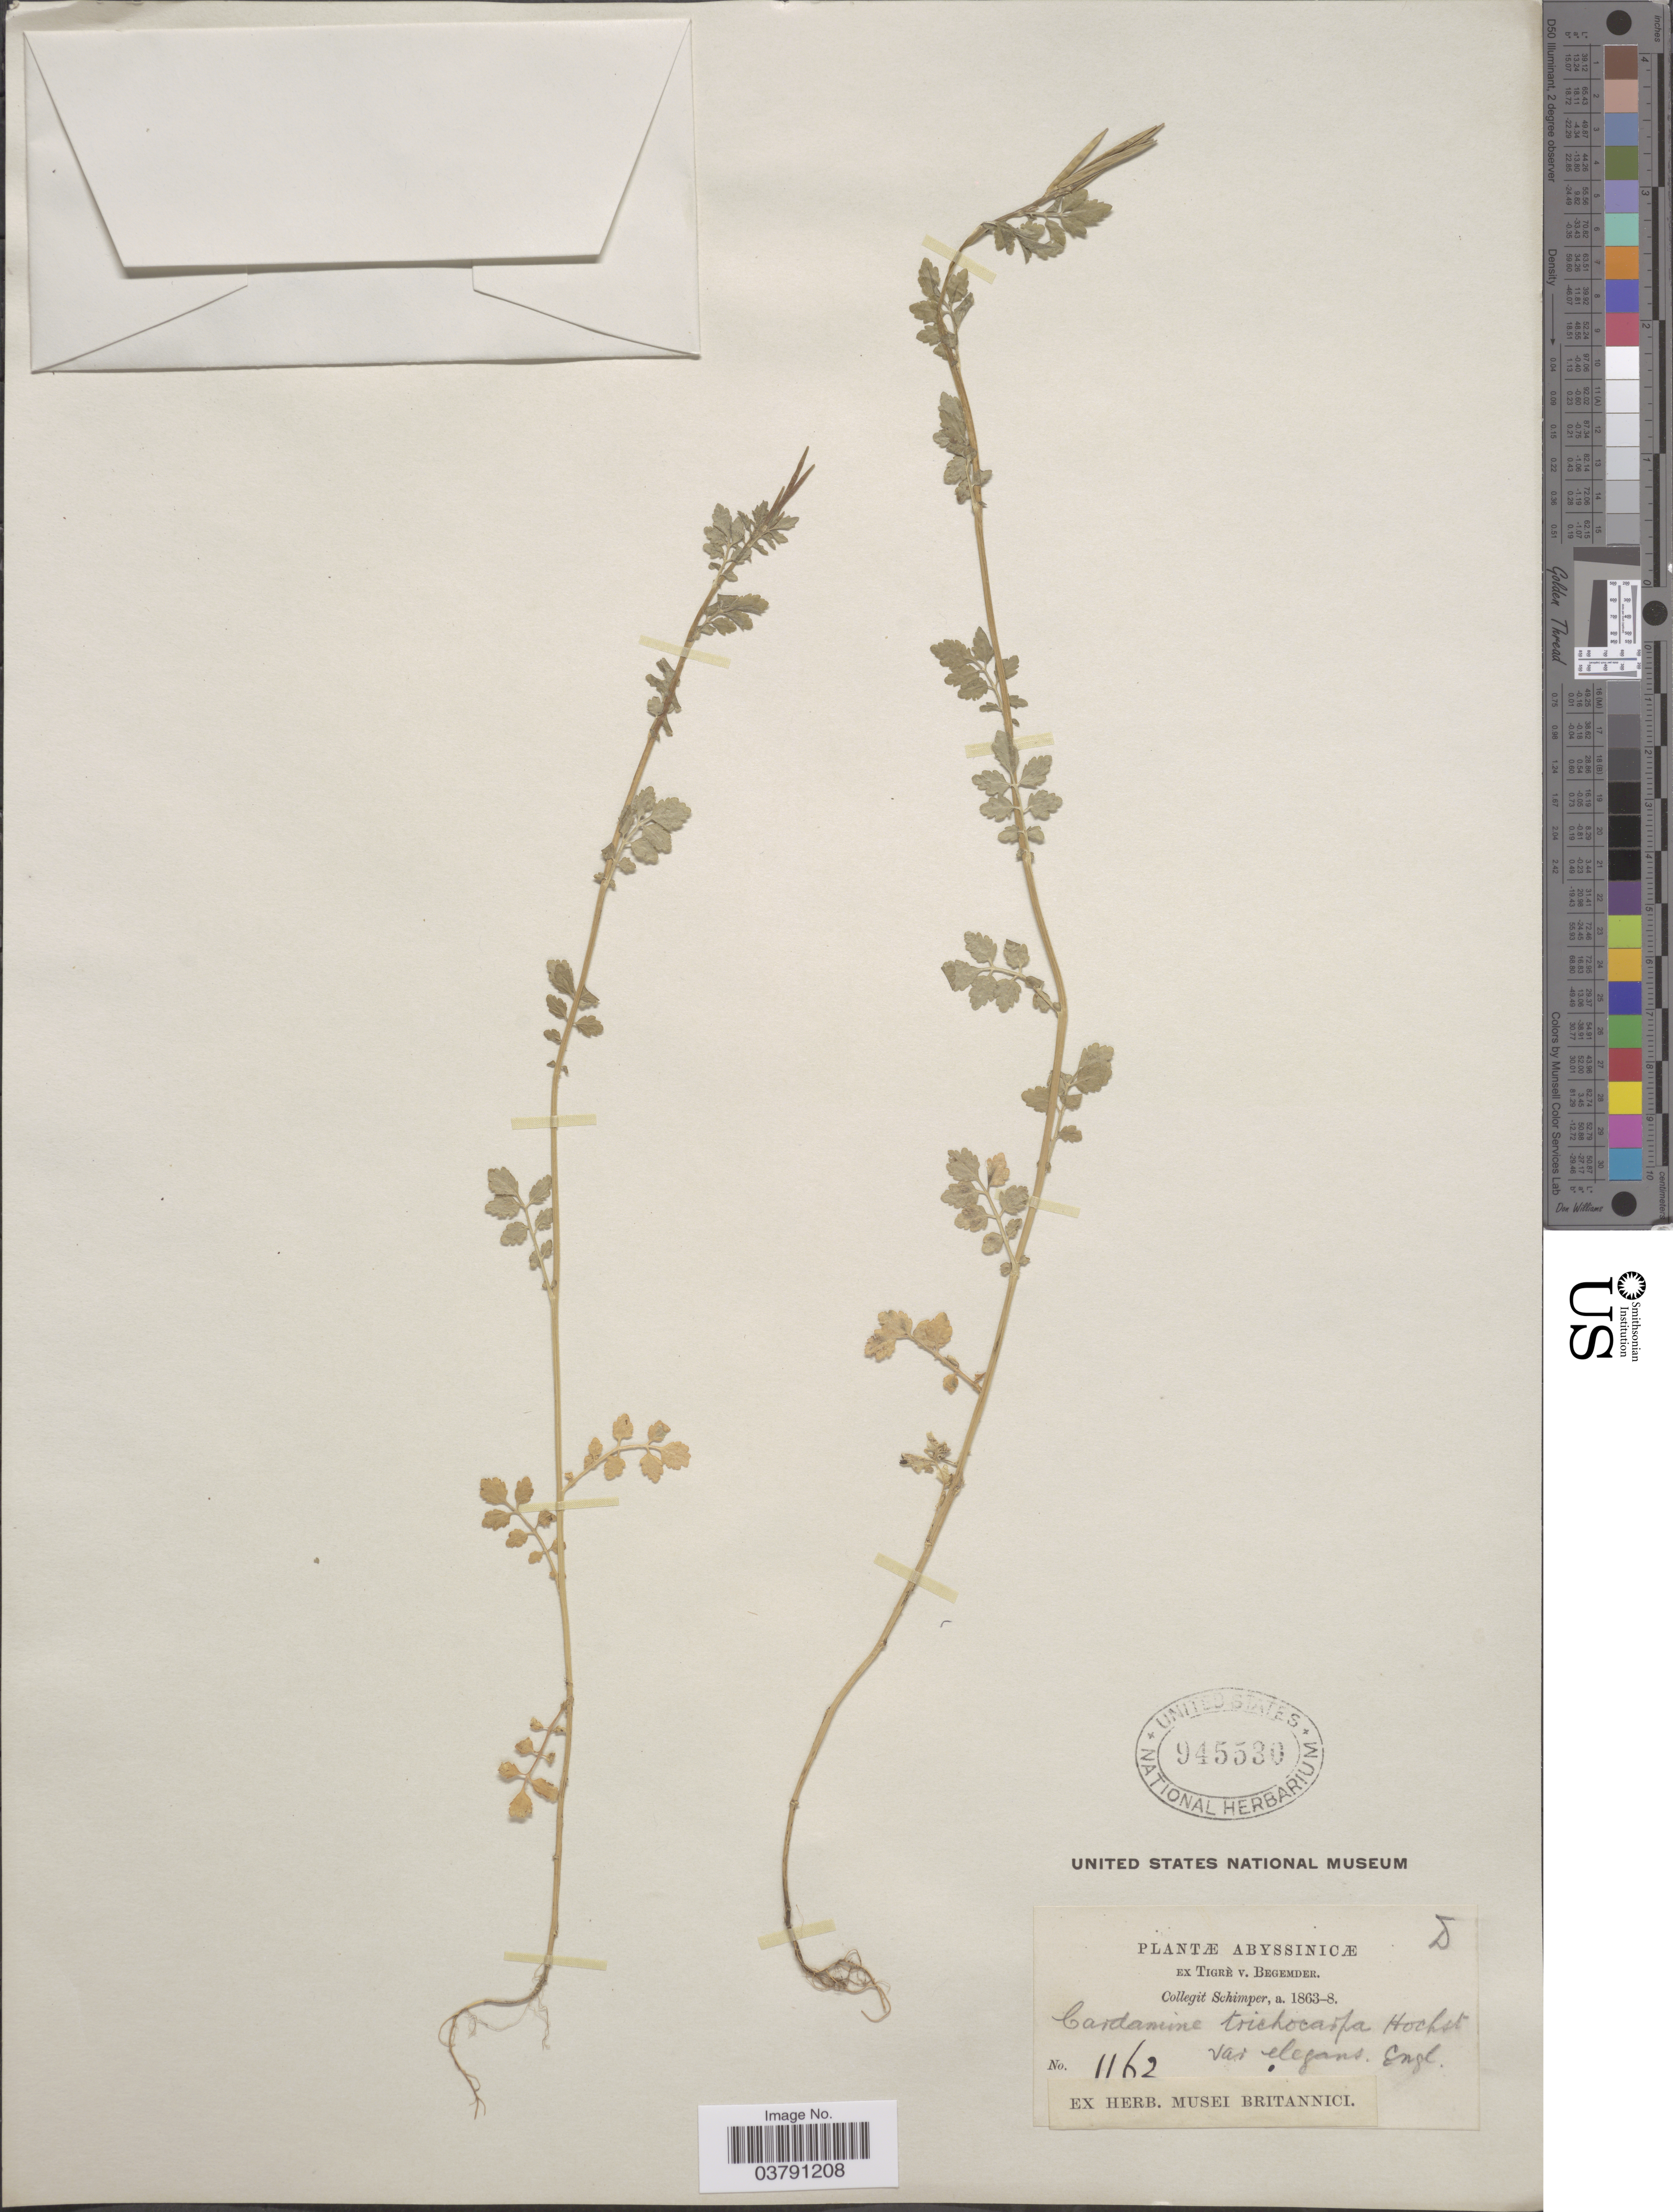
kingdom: Plantae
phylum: Tracheophyta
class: Magnoliopsida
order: Brassicales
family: Brassicaceae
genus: Cardamine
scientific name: Cardamine trichocarpa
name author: Hochst. & A. Rich.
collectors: -. Schimper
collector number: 1162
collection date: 1863/1868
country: Ethiopia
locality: Abyssinicæ. Ex Tigrè v. Begemder.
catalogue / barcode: US 945530